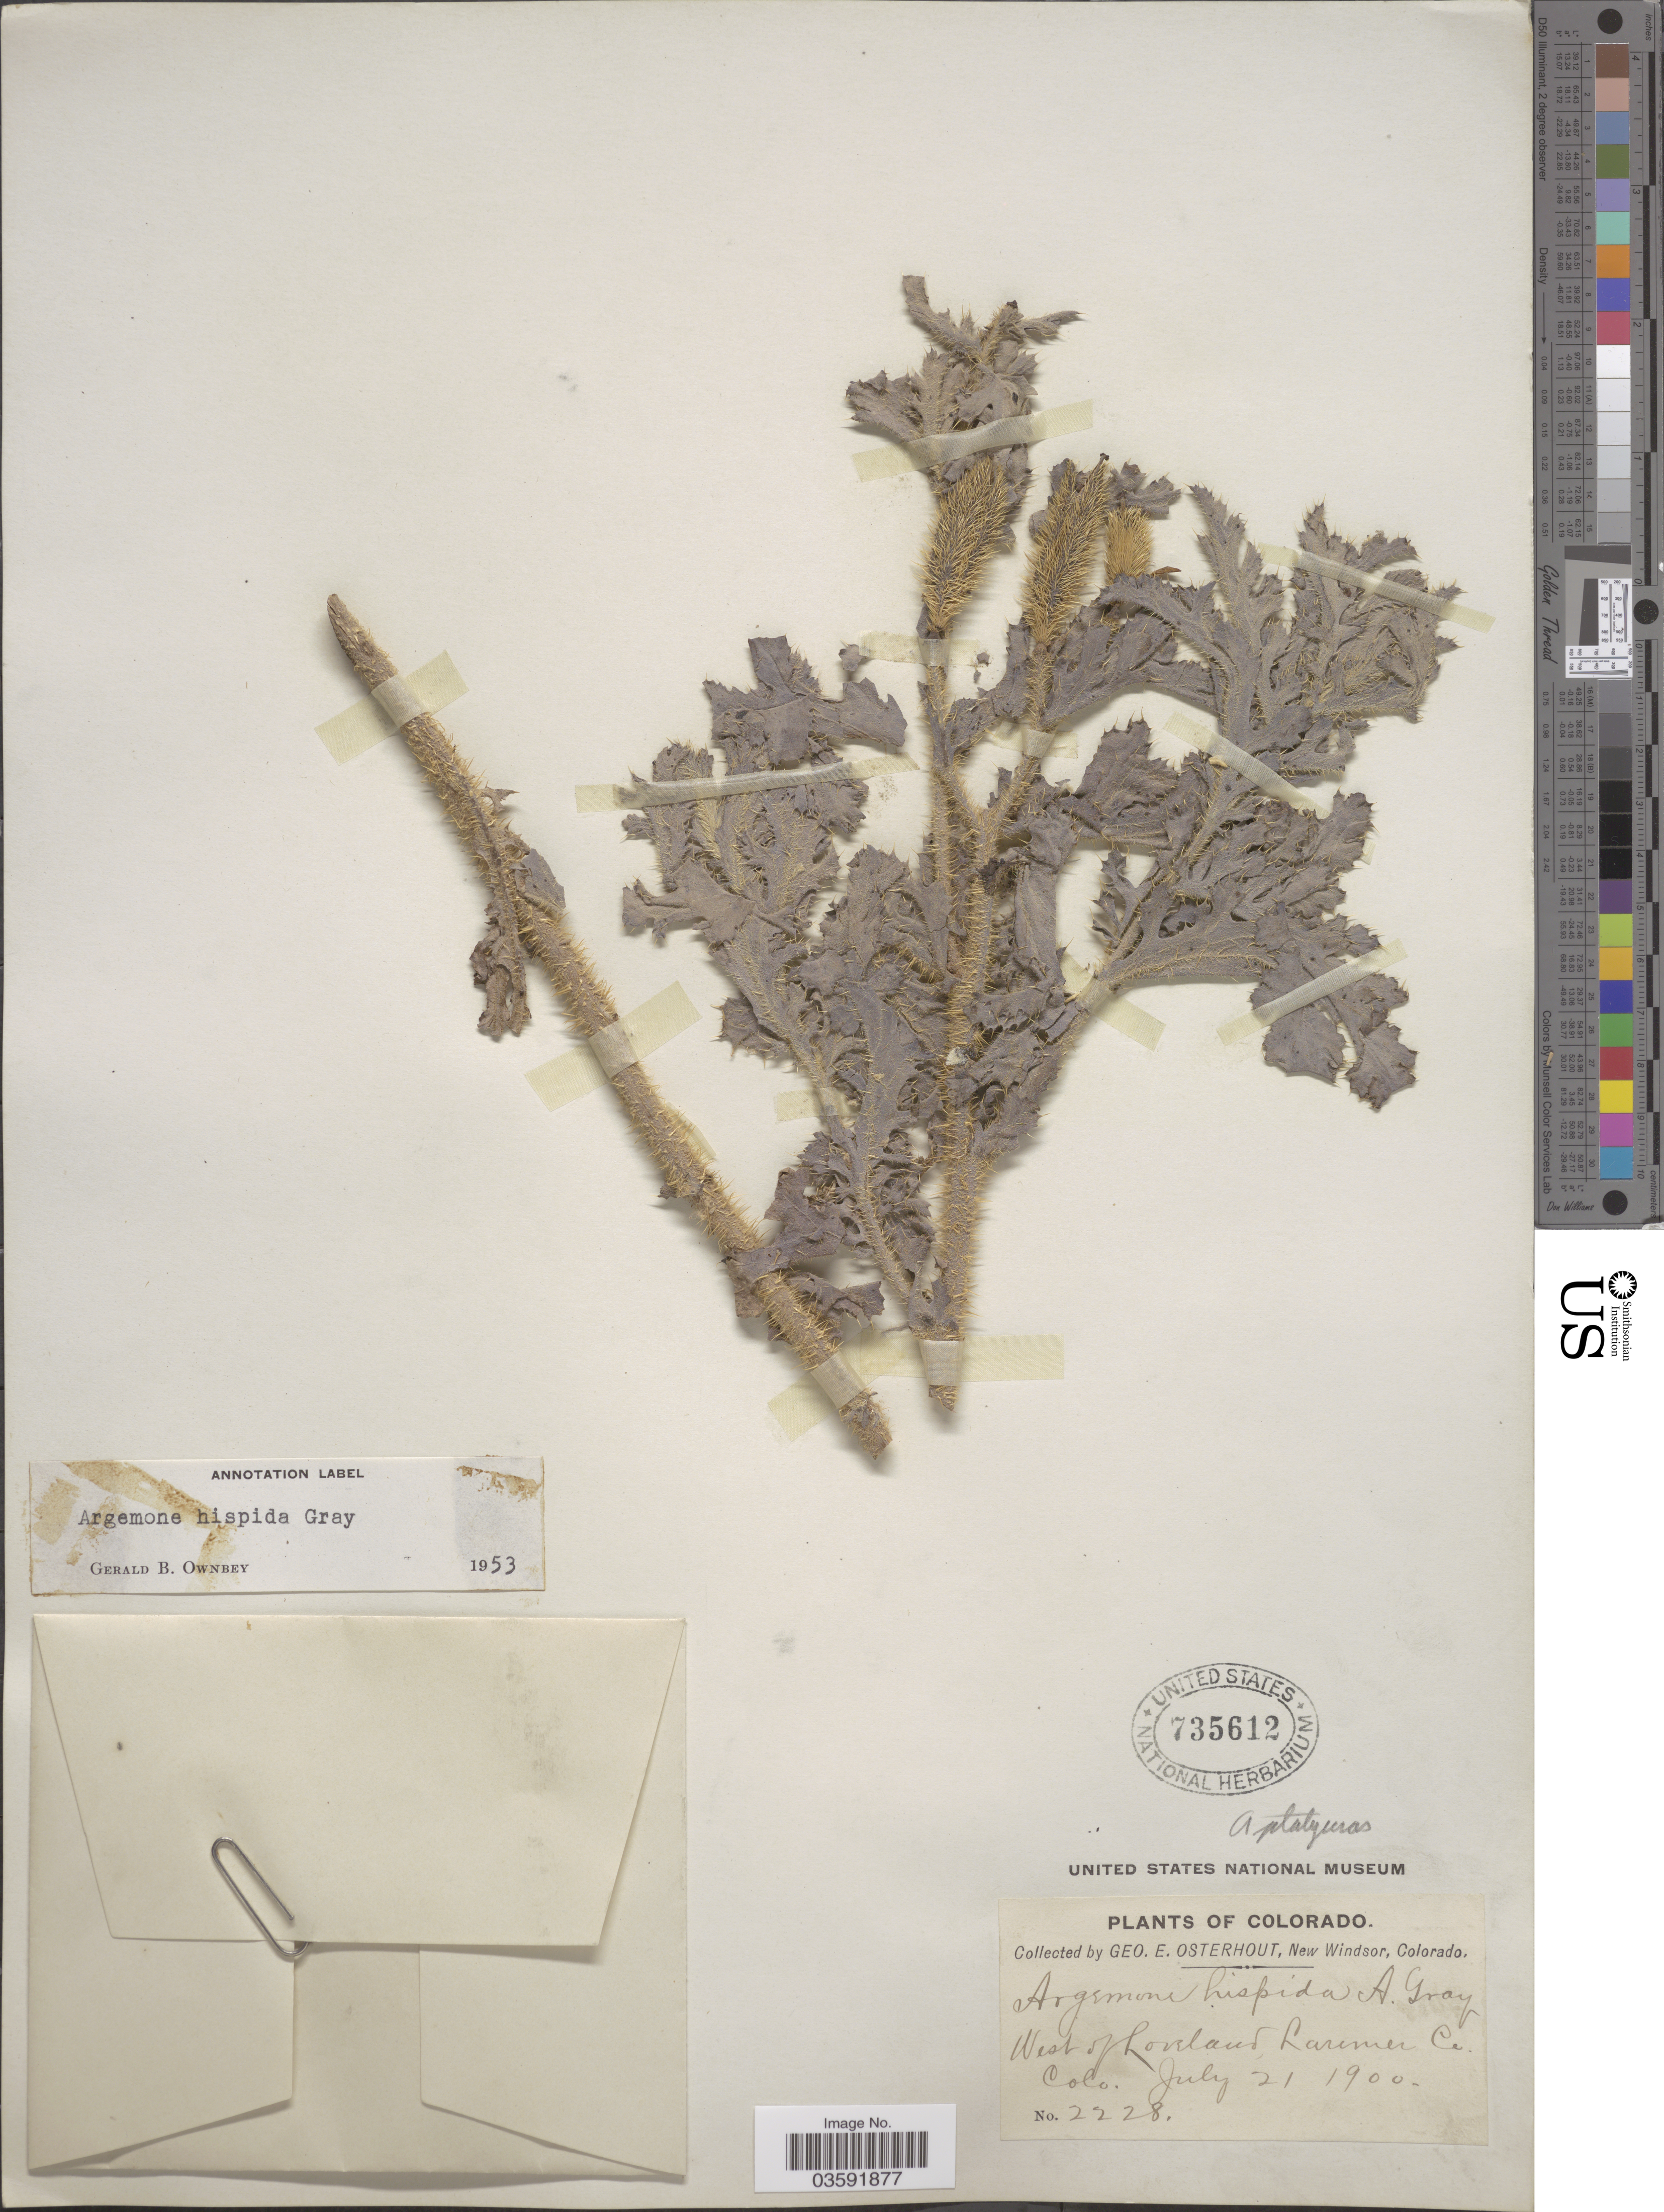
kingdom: Plantae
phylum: Tracheophyta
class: Magnoliopsida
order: Ranunculales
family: Papaveraceae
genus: Argemone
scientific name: Argemone hispida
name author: A. Gray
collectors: G. Osterhout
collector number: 2228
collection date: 1900-07-21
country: United States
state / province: Colorado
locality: West of Loveland, Larimer Co.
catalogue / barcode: US 735612